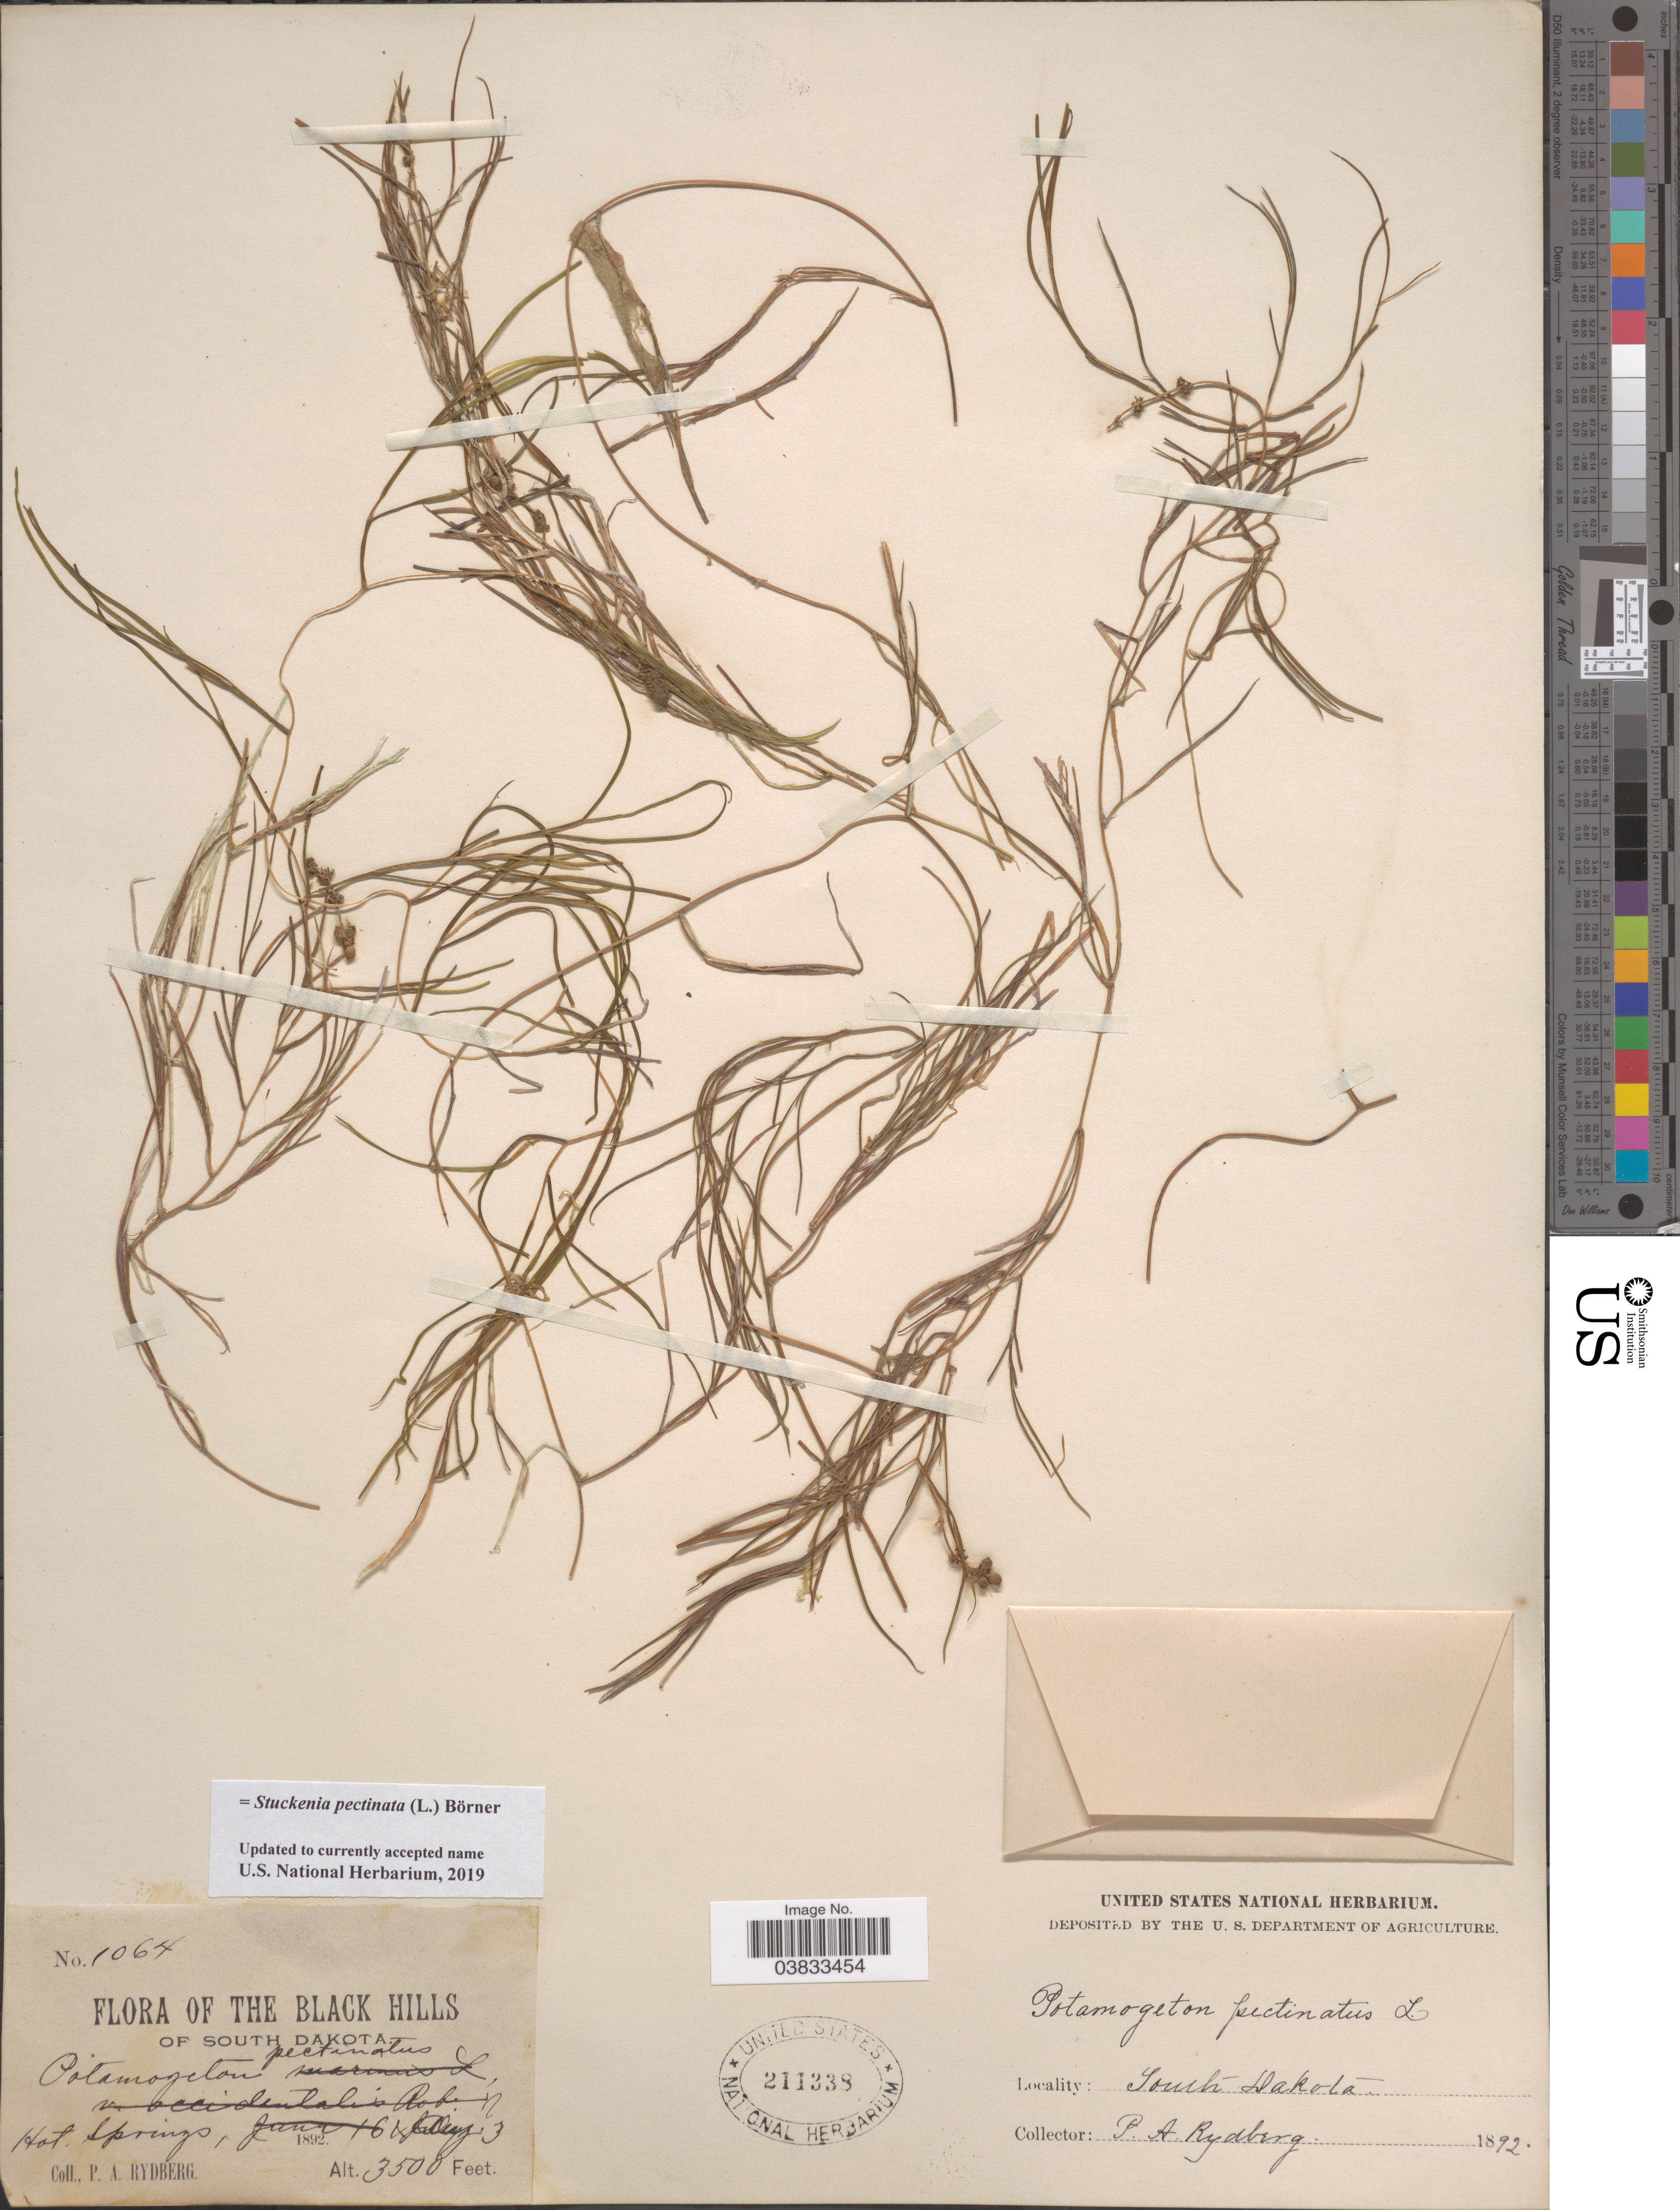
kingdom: Plantae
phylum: Tracheophyta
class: Liliopsida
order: Alismatales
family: Potamogetonaceae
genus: Stuckenia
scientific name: Stuckenia pectinata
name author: (L.) Börner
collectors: P. A. Rydberg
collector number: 1064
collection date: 1892-08-03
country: United States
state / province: South Dakota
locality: Black Hills of South Dakota. Hot Springs.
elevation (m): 1067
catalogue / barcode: US 211338